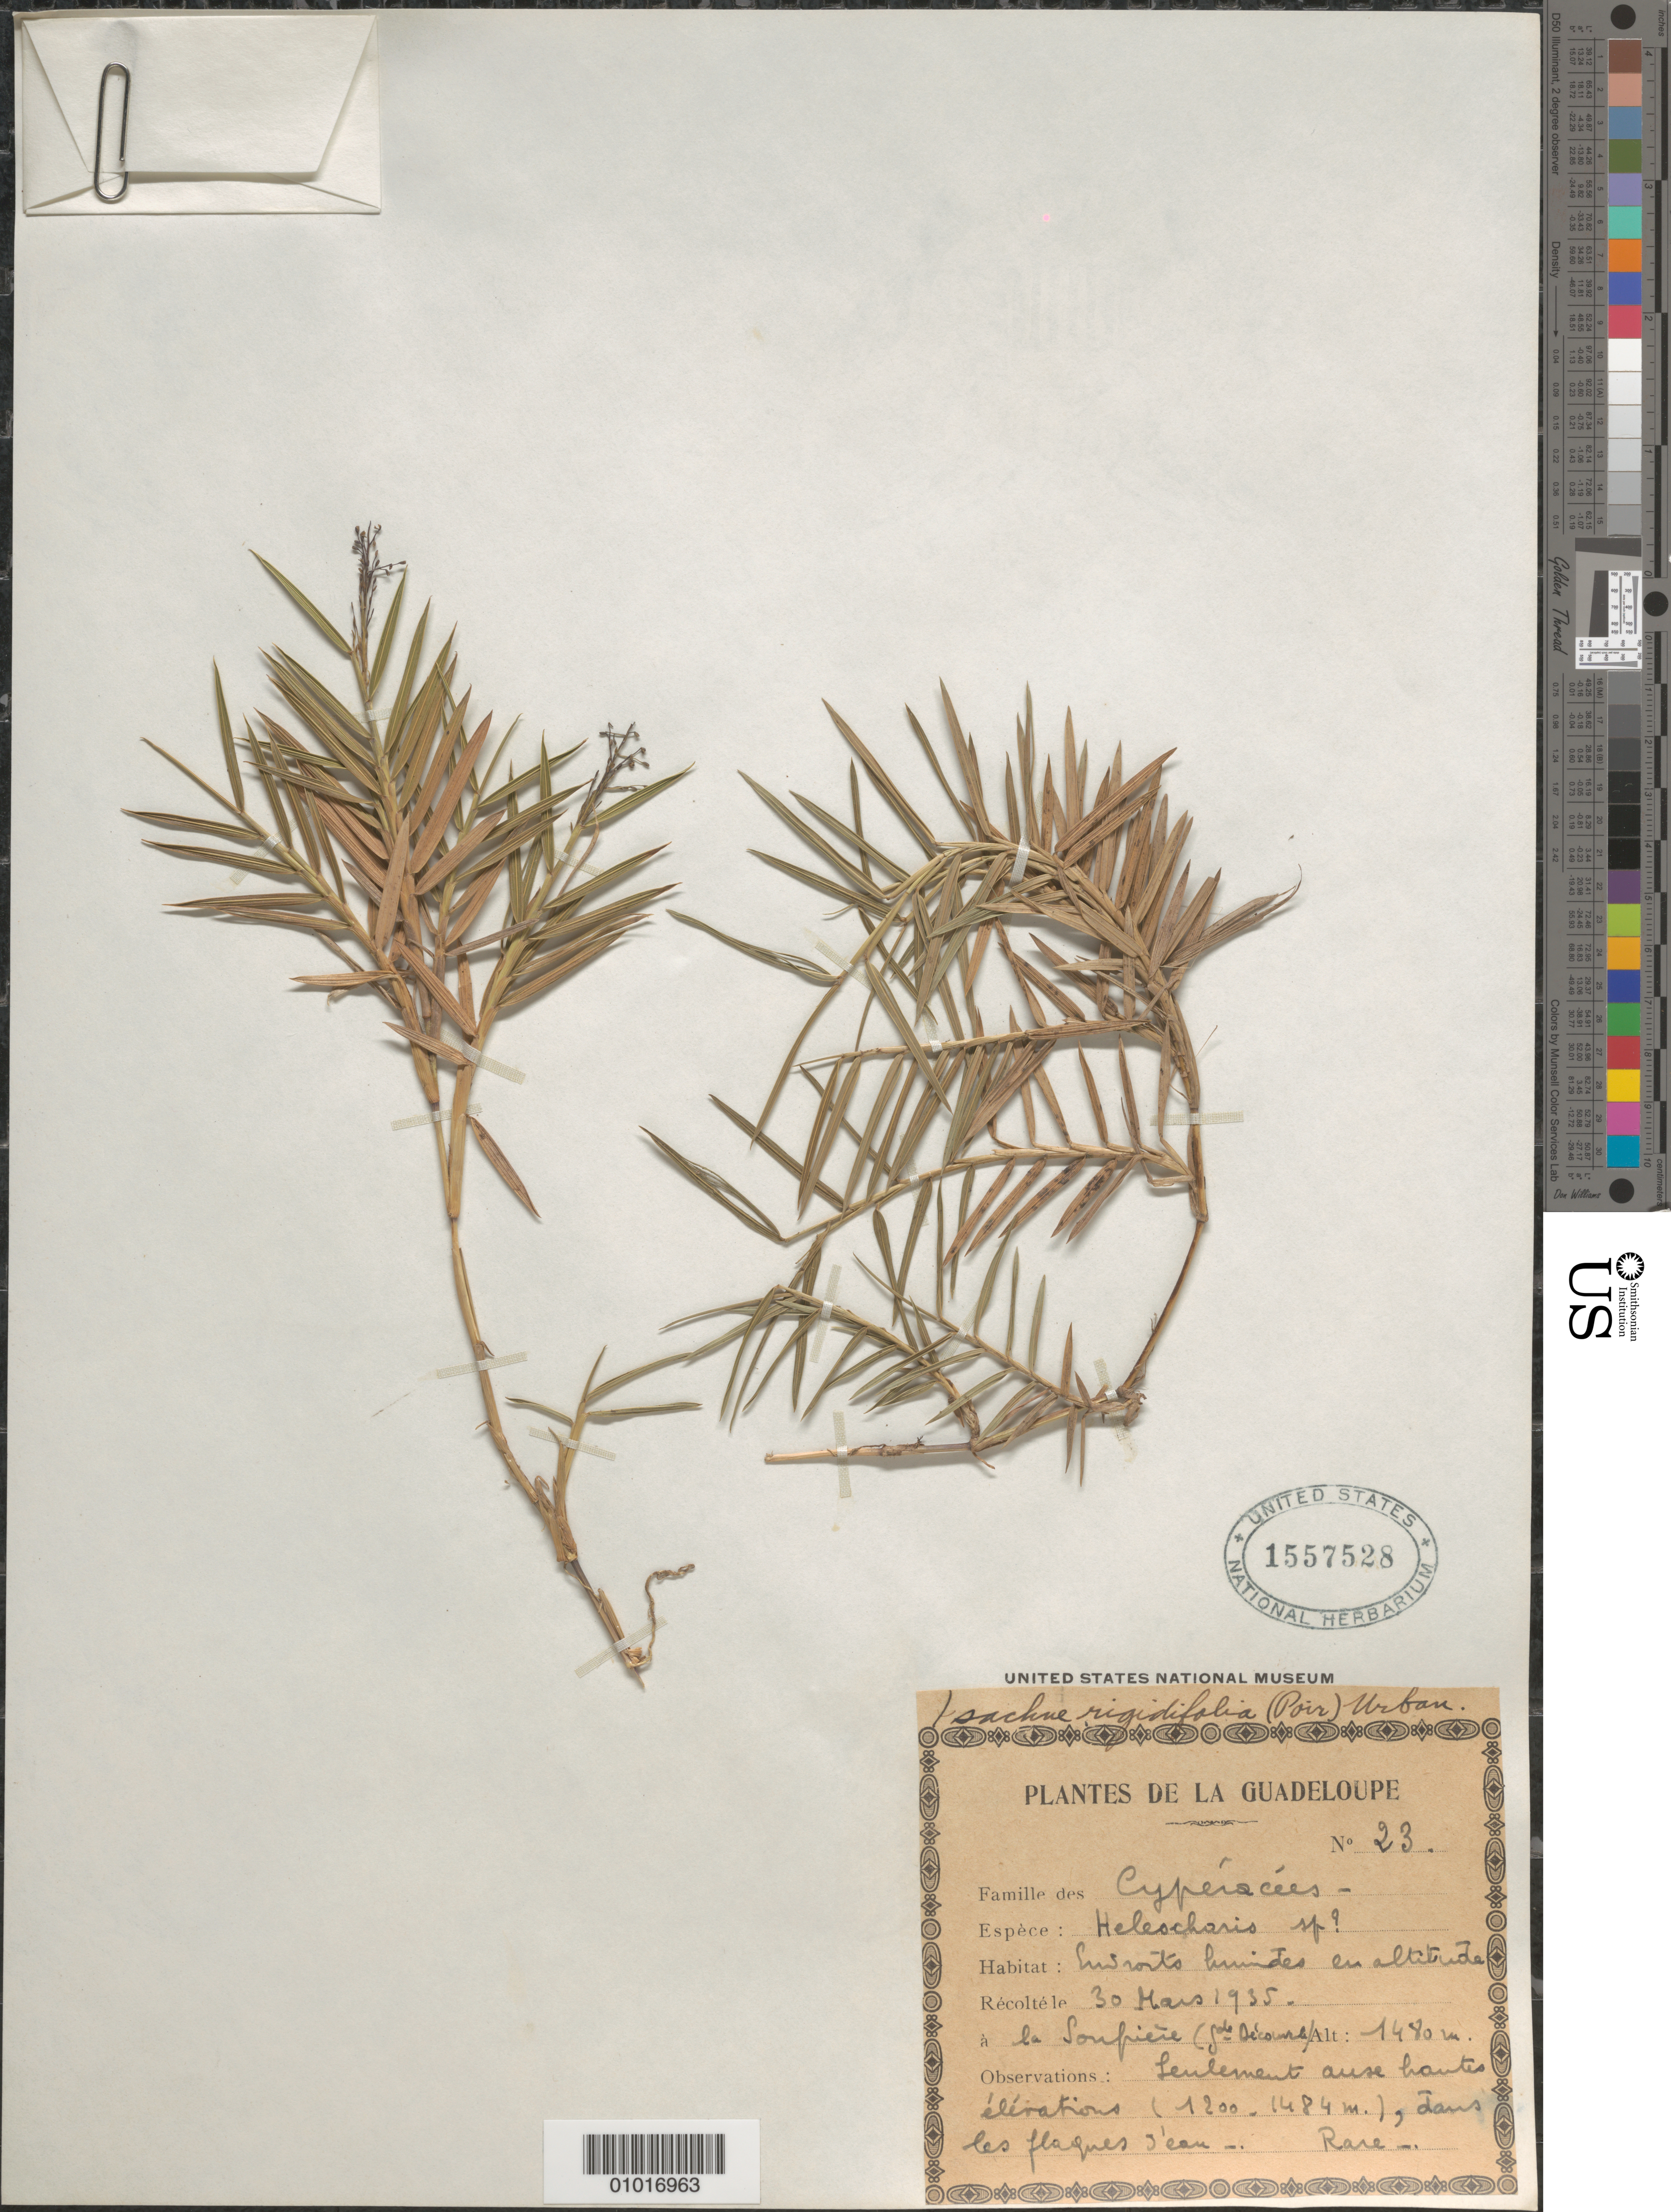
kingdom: Plantae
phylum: Tracheophyta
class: Liliopsida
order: Poales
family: Poaceae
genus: Isachne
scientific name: Isachne rigidifolia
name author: (Poir.) Urb.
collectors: H. Stehlé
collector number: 23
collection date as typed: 30 May 1935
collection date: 1935-05-30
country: Guadeloupe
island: Basse Terre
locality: La Soufiere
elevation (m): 1480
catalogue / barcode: US 1557528